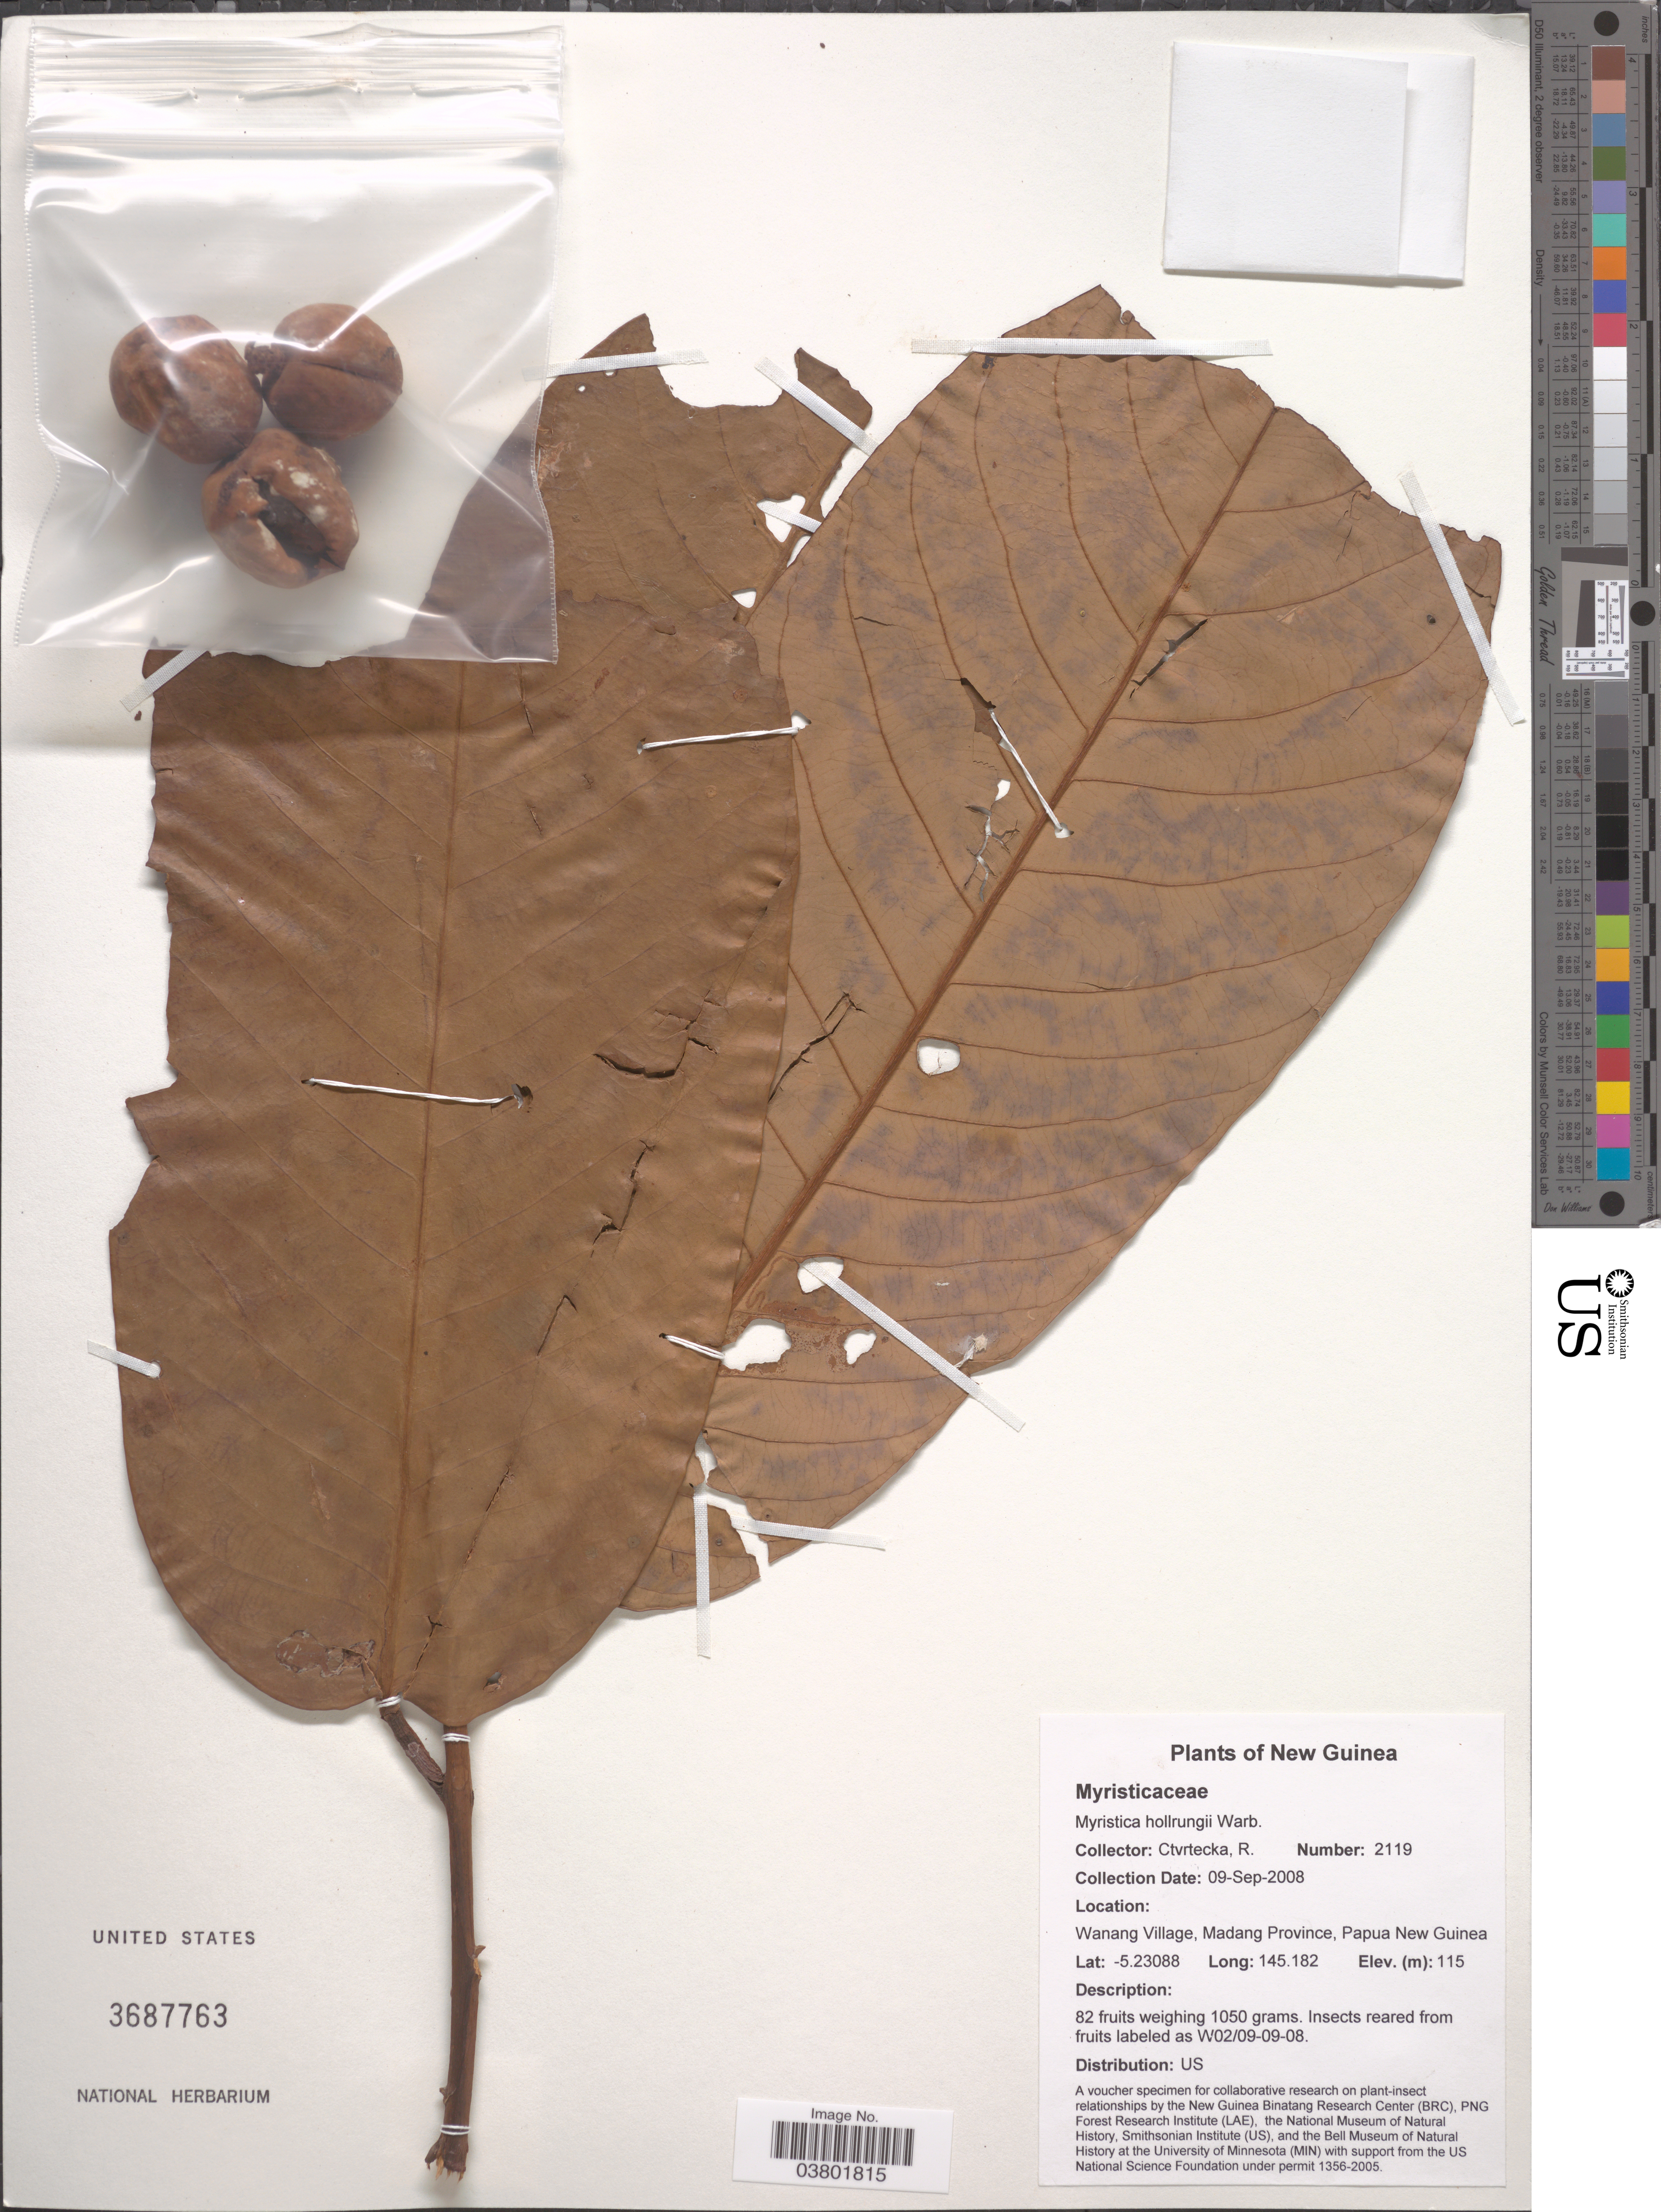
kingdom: Plantae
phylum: Tracheophyta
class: Magnoliopsida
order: Magnoliales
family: Myristicaceae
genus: Myristica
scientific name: Myristica hollrungii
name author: Warb.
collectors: R. Ctvrtecka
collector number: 2119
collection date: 2008-09-09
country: Papua New Guinea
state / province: Madang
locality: New Guinea. Wanang Village.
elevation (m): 115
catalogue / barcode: US 3687763